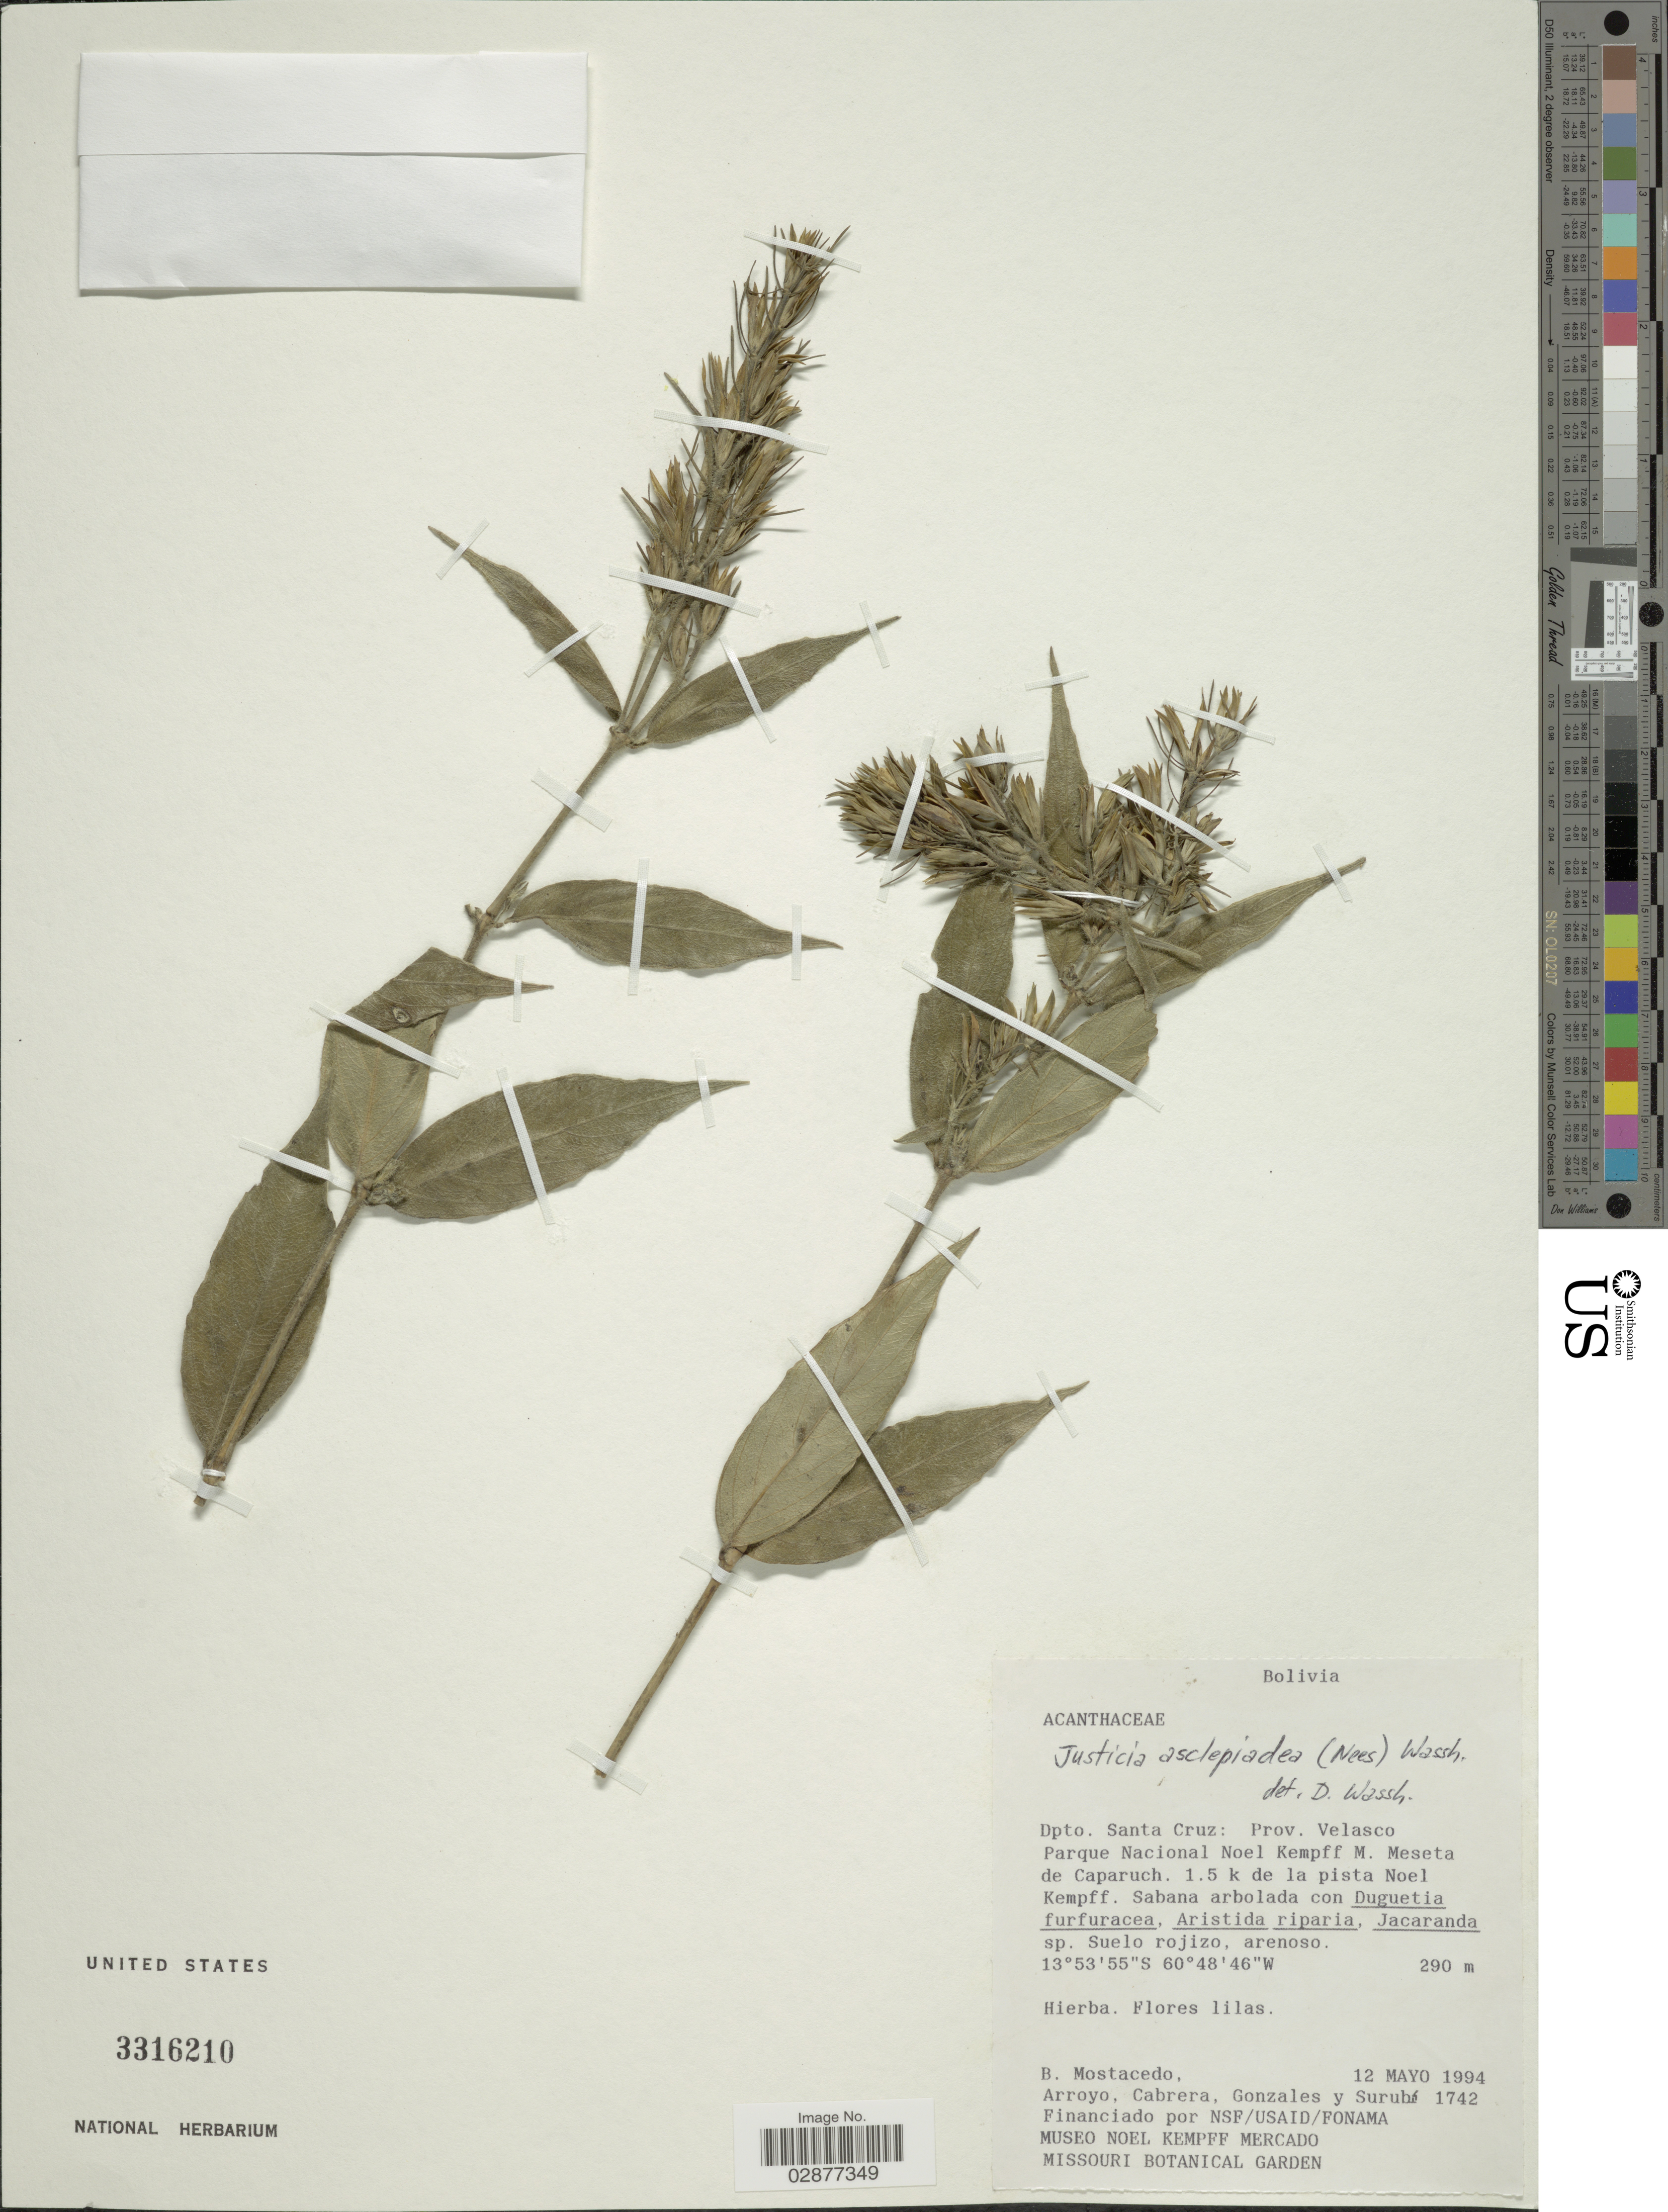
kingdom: Plantae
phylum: Tracheophyta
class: Magnoliopsida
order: Lamiales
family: Acanthaceae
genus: Justicia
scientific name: Justicia asclepiadea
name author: (Nees) Wassh. & C. Ezcurra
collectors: B. Mostacedo, Arroyo, --, Gonzales, -- & Surubi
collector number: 1742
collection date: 1994-05-12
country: Bolivia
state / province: Santa Cruz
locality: Dpto. Santa Cruz: Prov. Velasco Parque Nacional Noel Kempff M. Meseta de Caparuch. 1.5 k de la pista Noel Kempff.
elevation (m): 290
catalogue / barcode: US 3316210